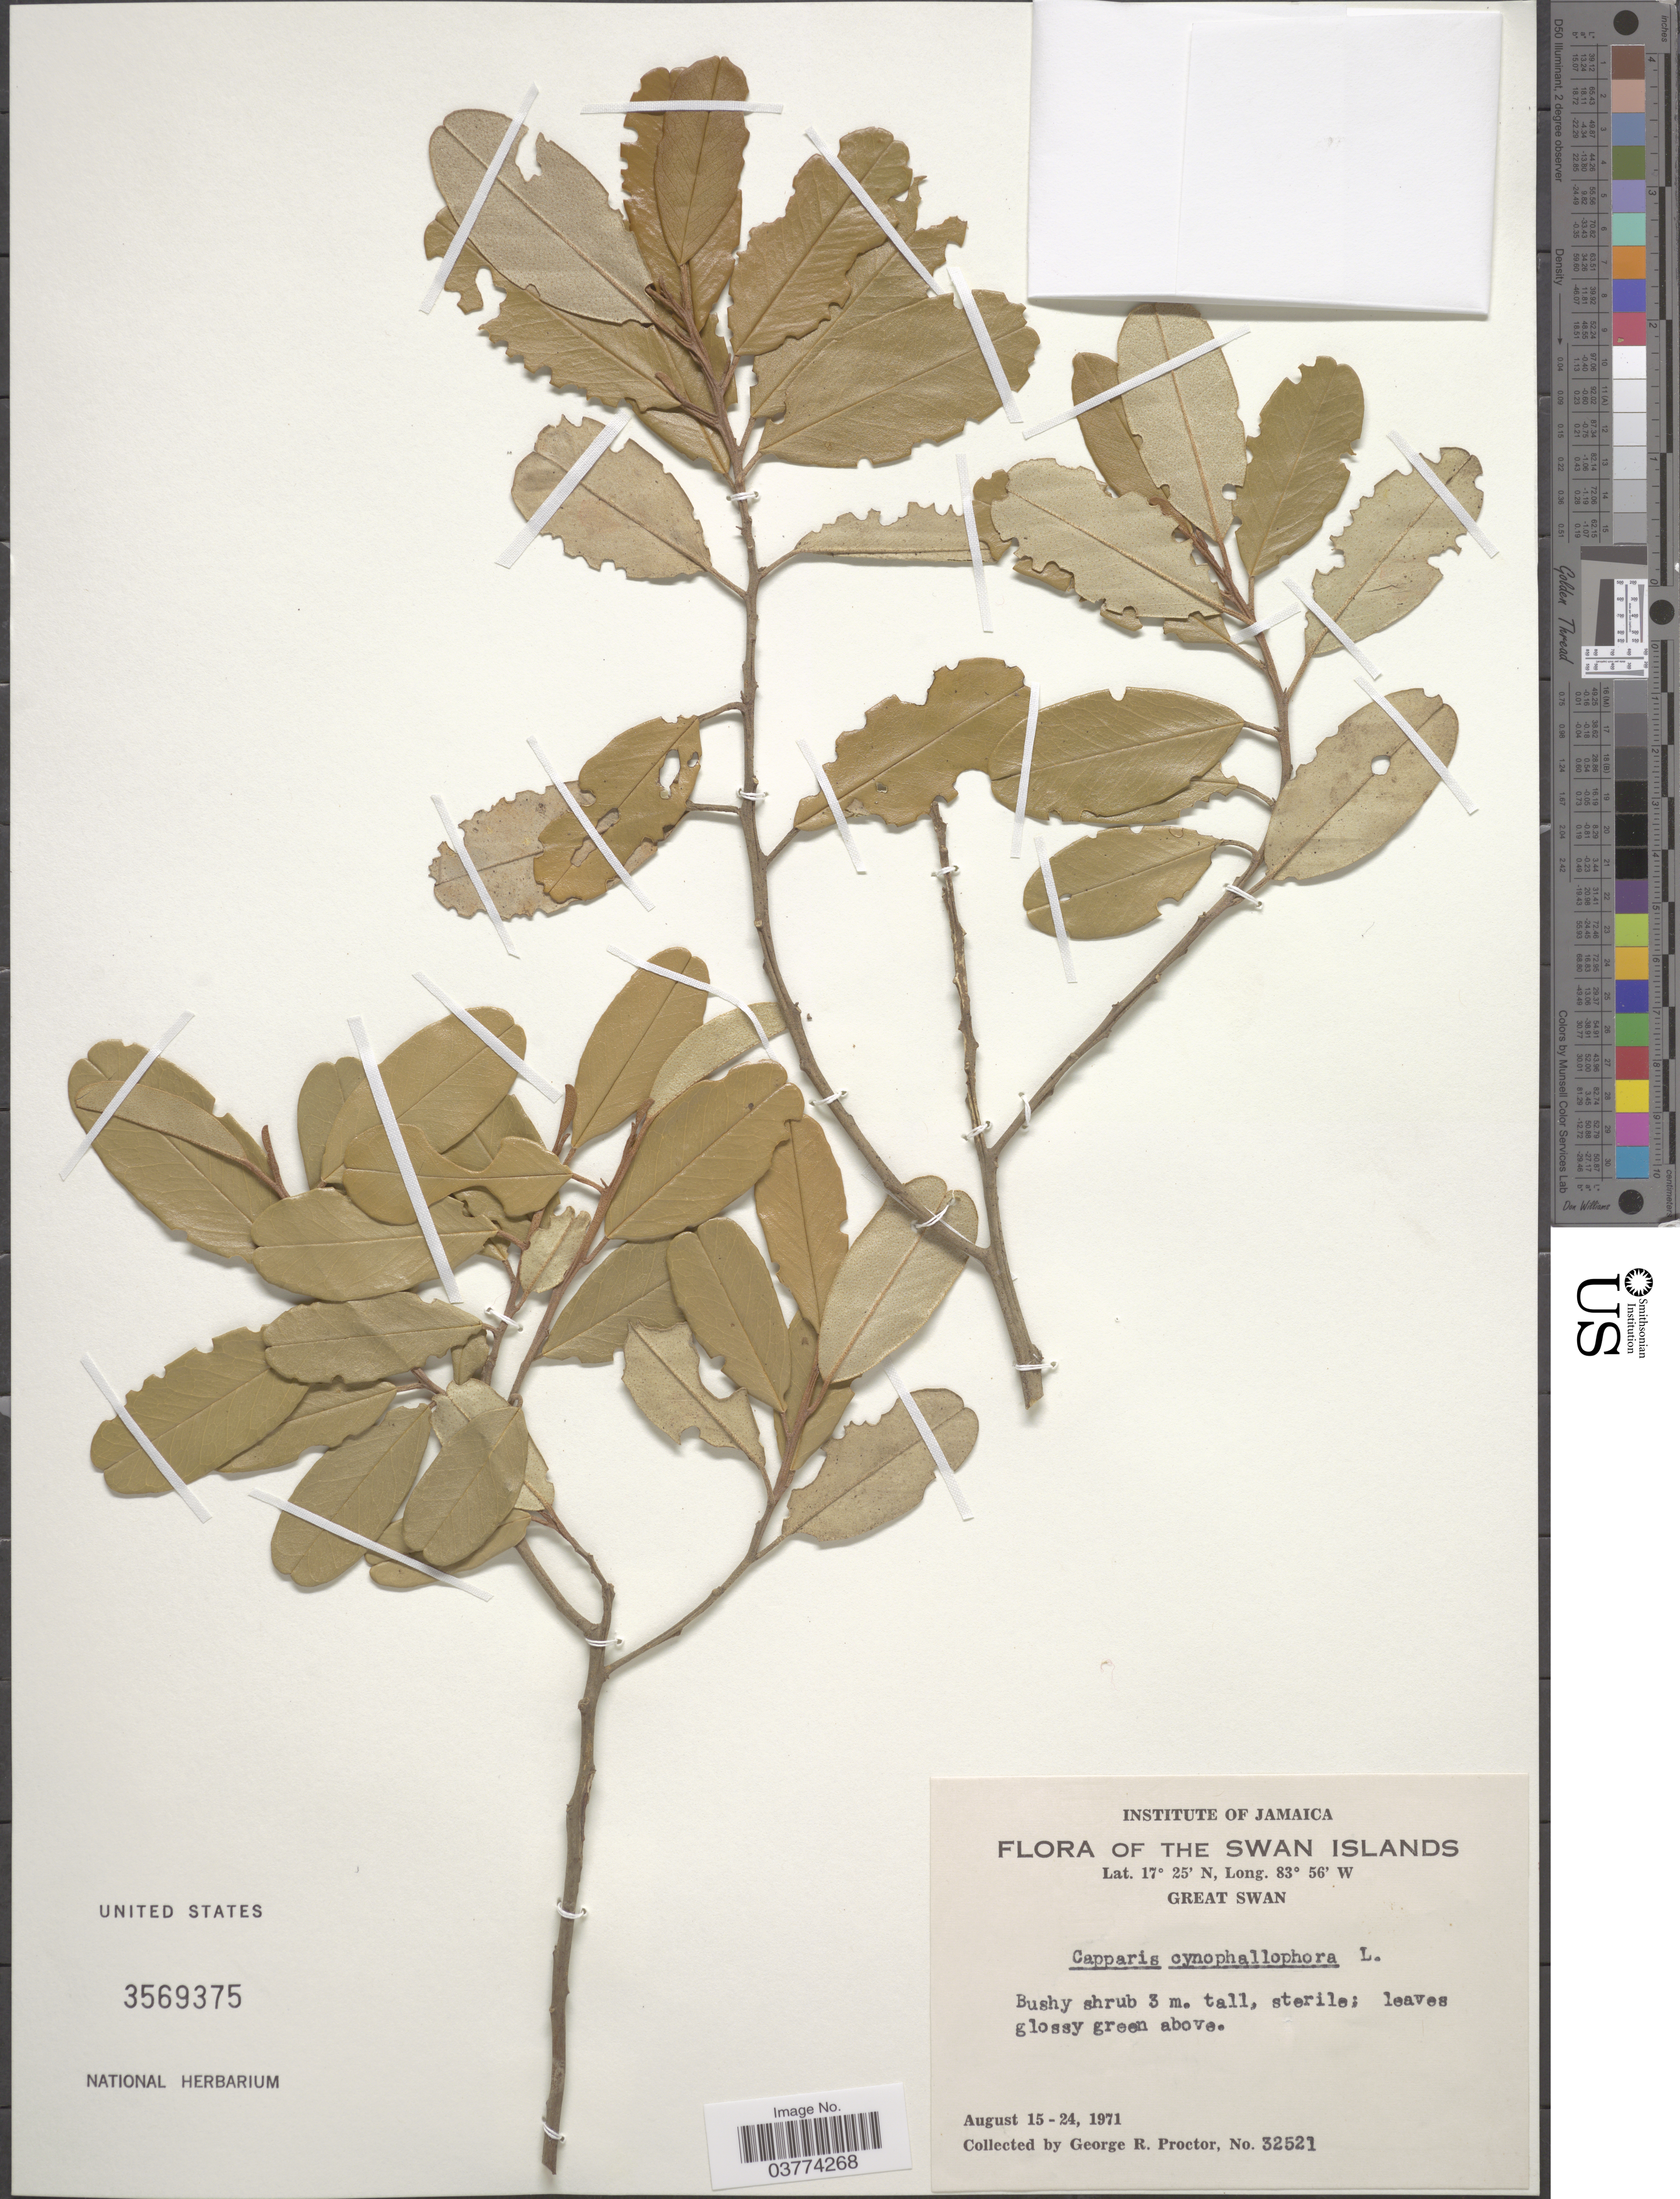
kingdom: Plantae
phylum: Tracheophyta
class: Magnoliopsida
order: Brassicales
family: Capparaceae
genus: Quadrella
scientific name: Quadrella isthmensis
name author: (Eichler) Hutch.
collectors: G. Proctor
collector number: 32521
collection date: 1971-08-15/1971-08-24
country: Jamaica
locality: The Swan Islands. Great Swan.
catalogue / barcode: US 3569375